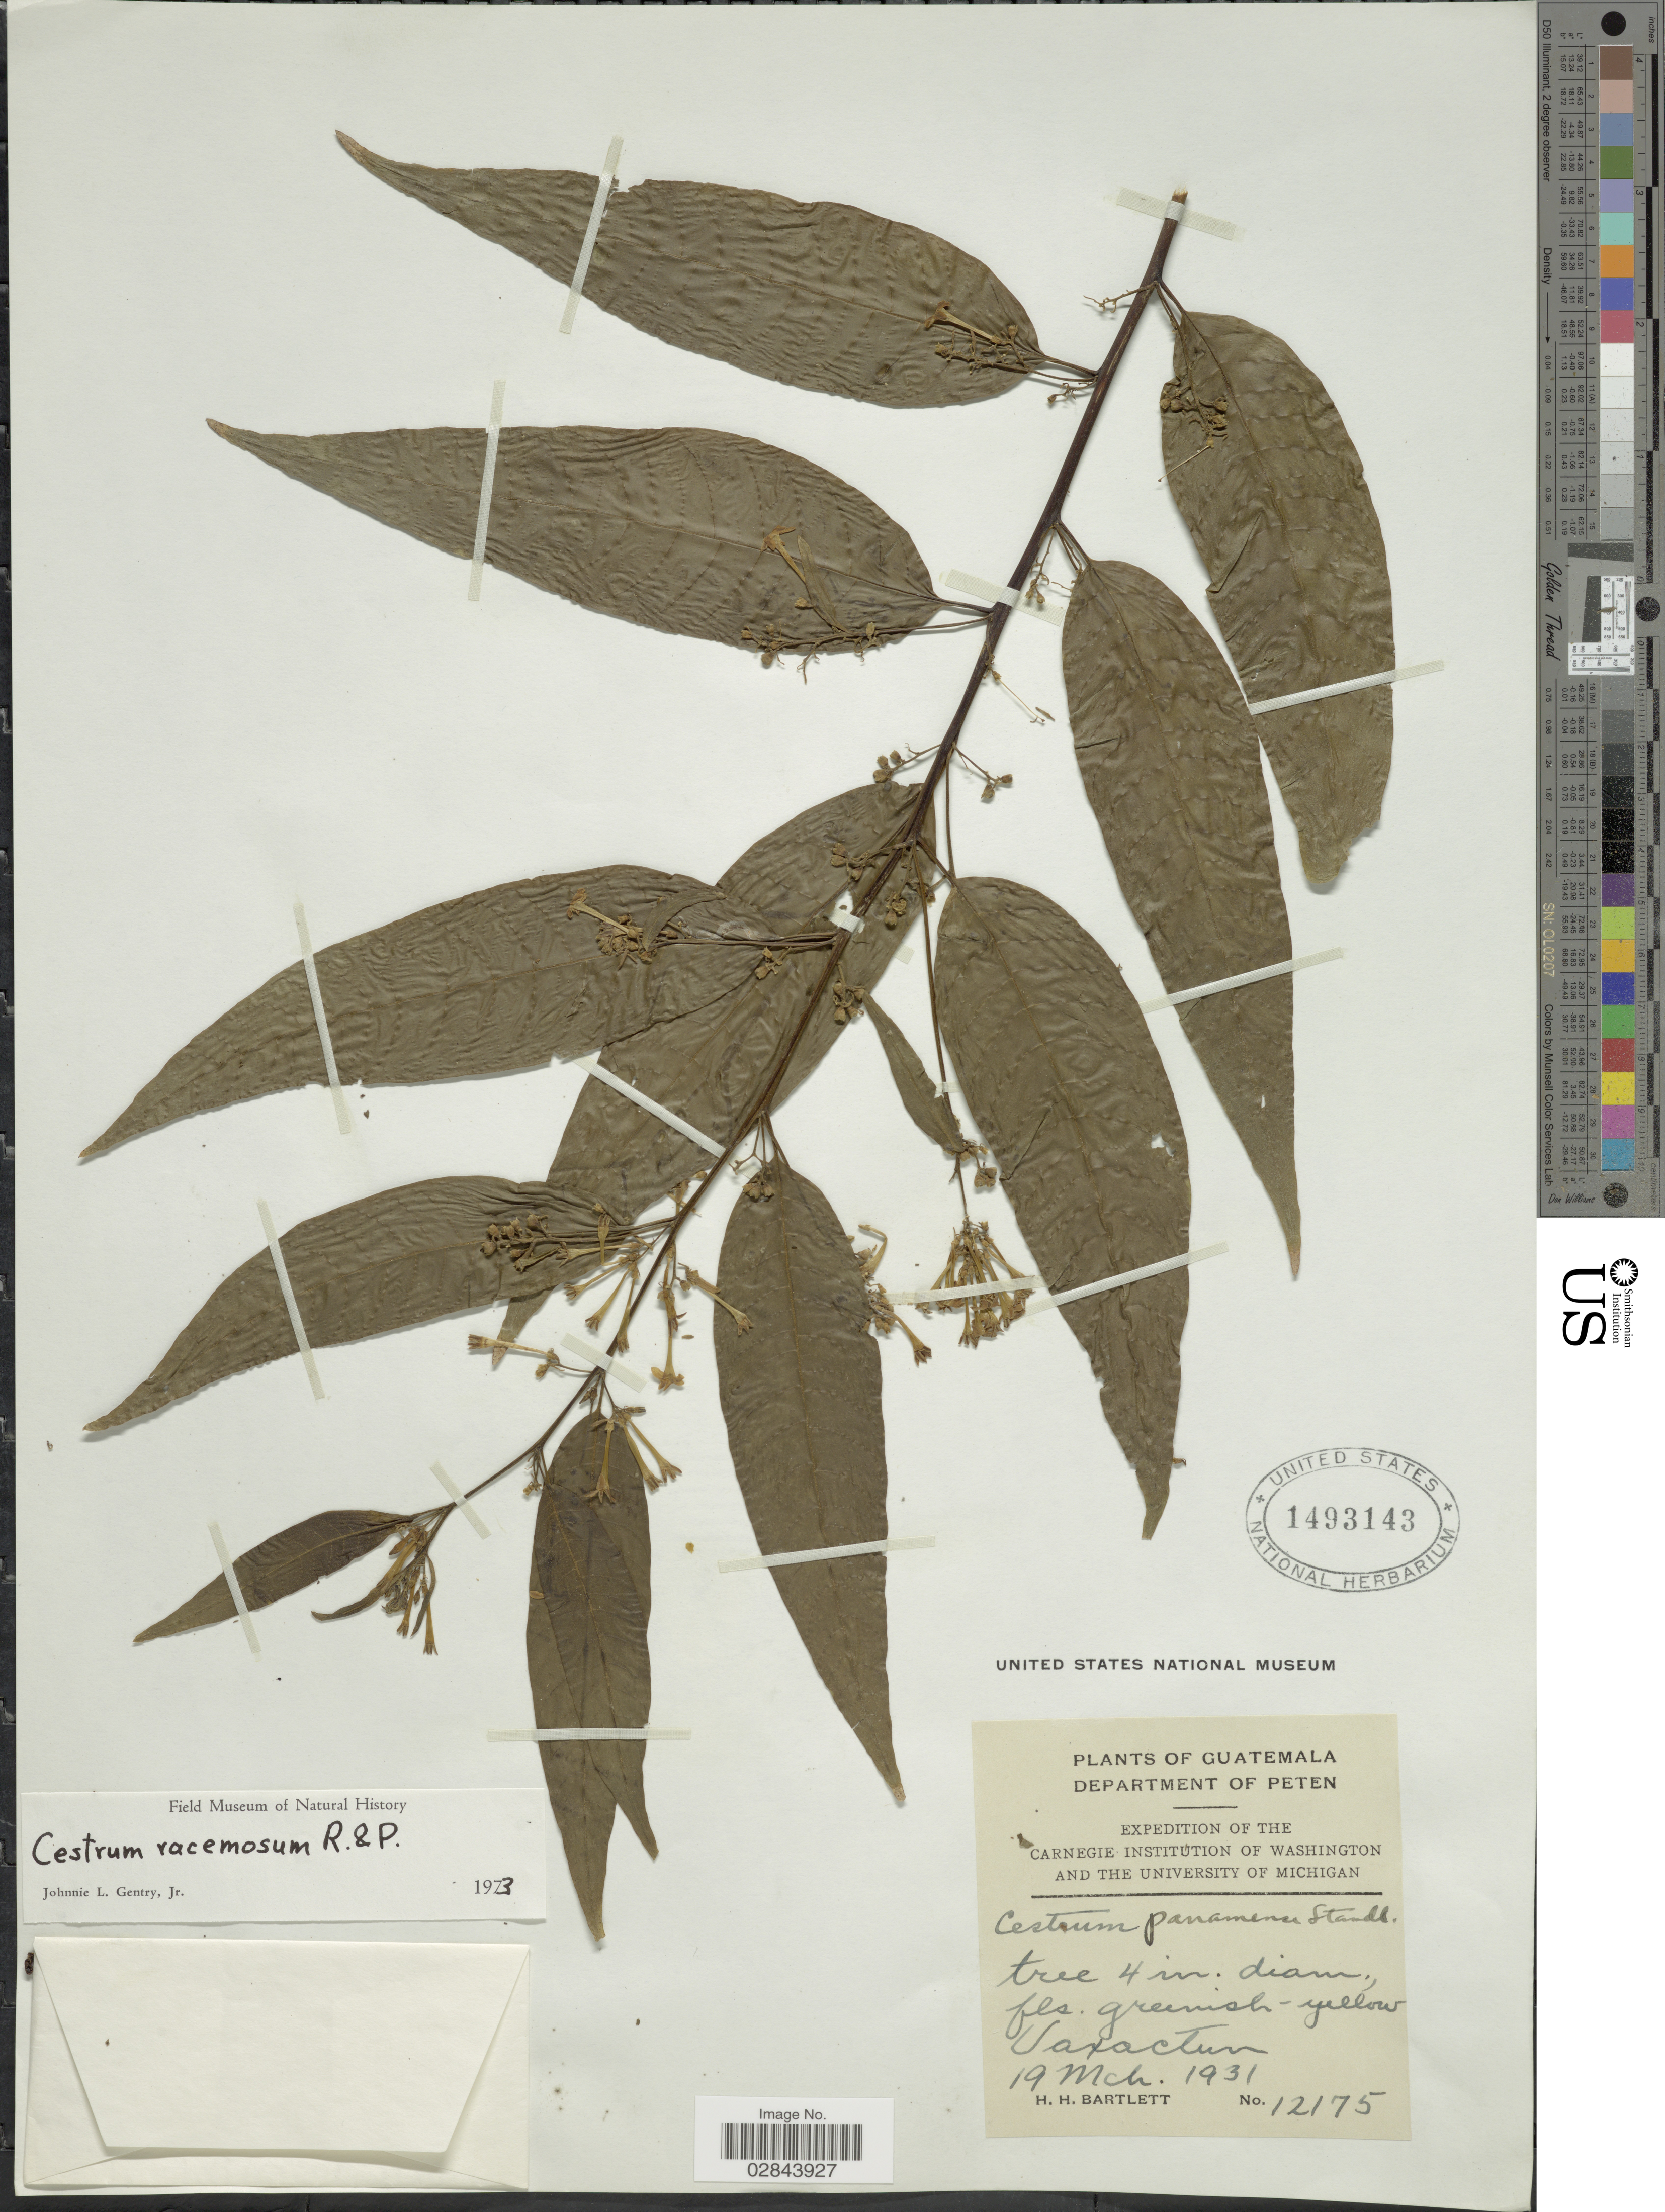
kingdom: Plantae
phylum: Tracheophyta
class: Magnoliopsida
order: Solanales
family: Solanaceae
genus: Cestrum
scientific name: Cestrum racemosum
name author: Ruiz & Pav.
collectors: H. H. Bartlett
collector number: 12175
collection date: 1931-03-19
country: Guatemala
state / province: El Petén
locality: Department of Peten. Uaxactun.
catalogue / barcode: US 1493143